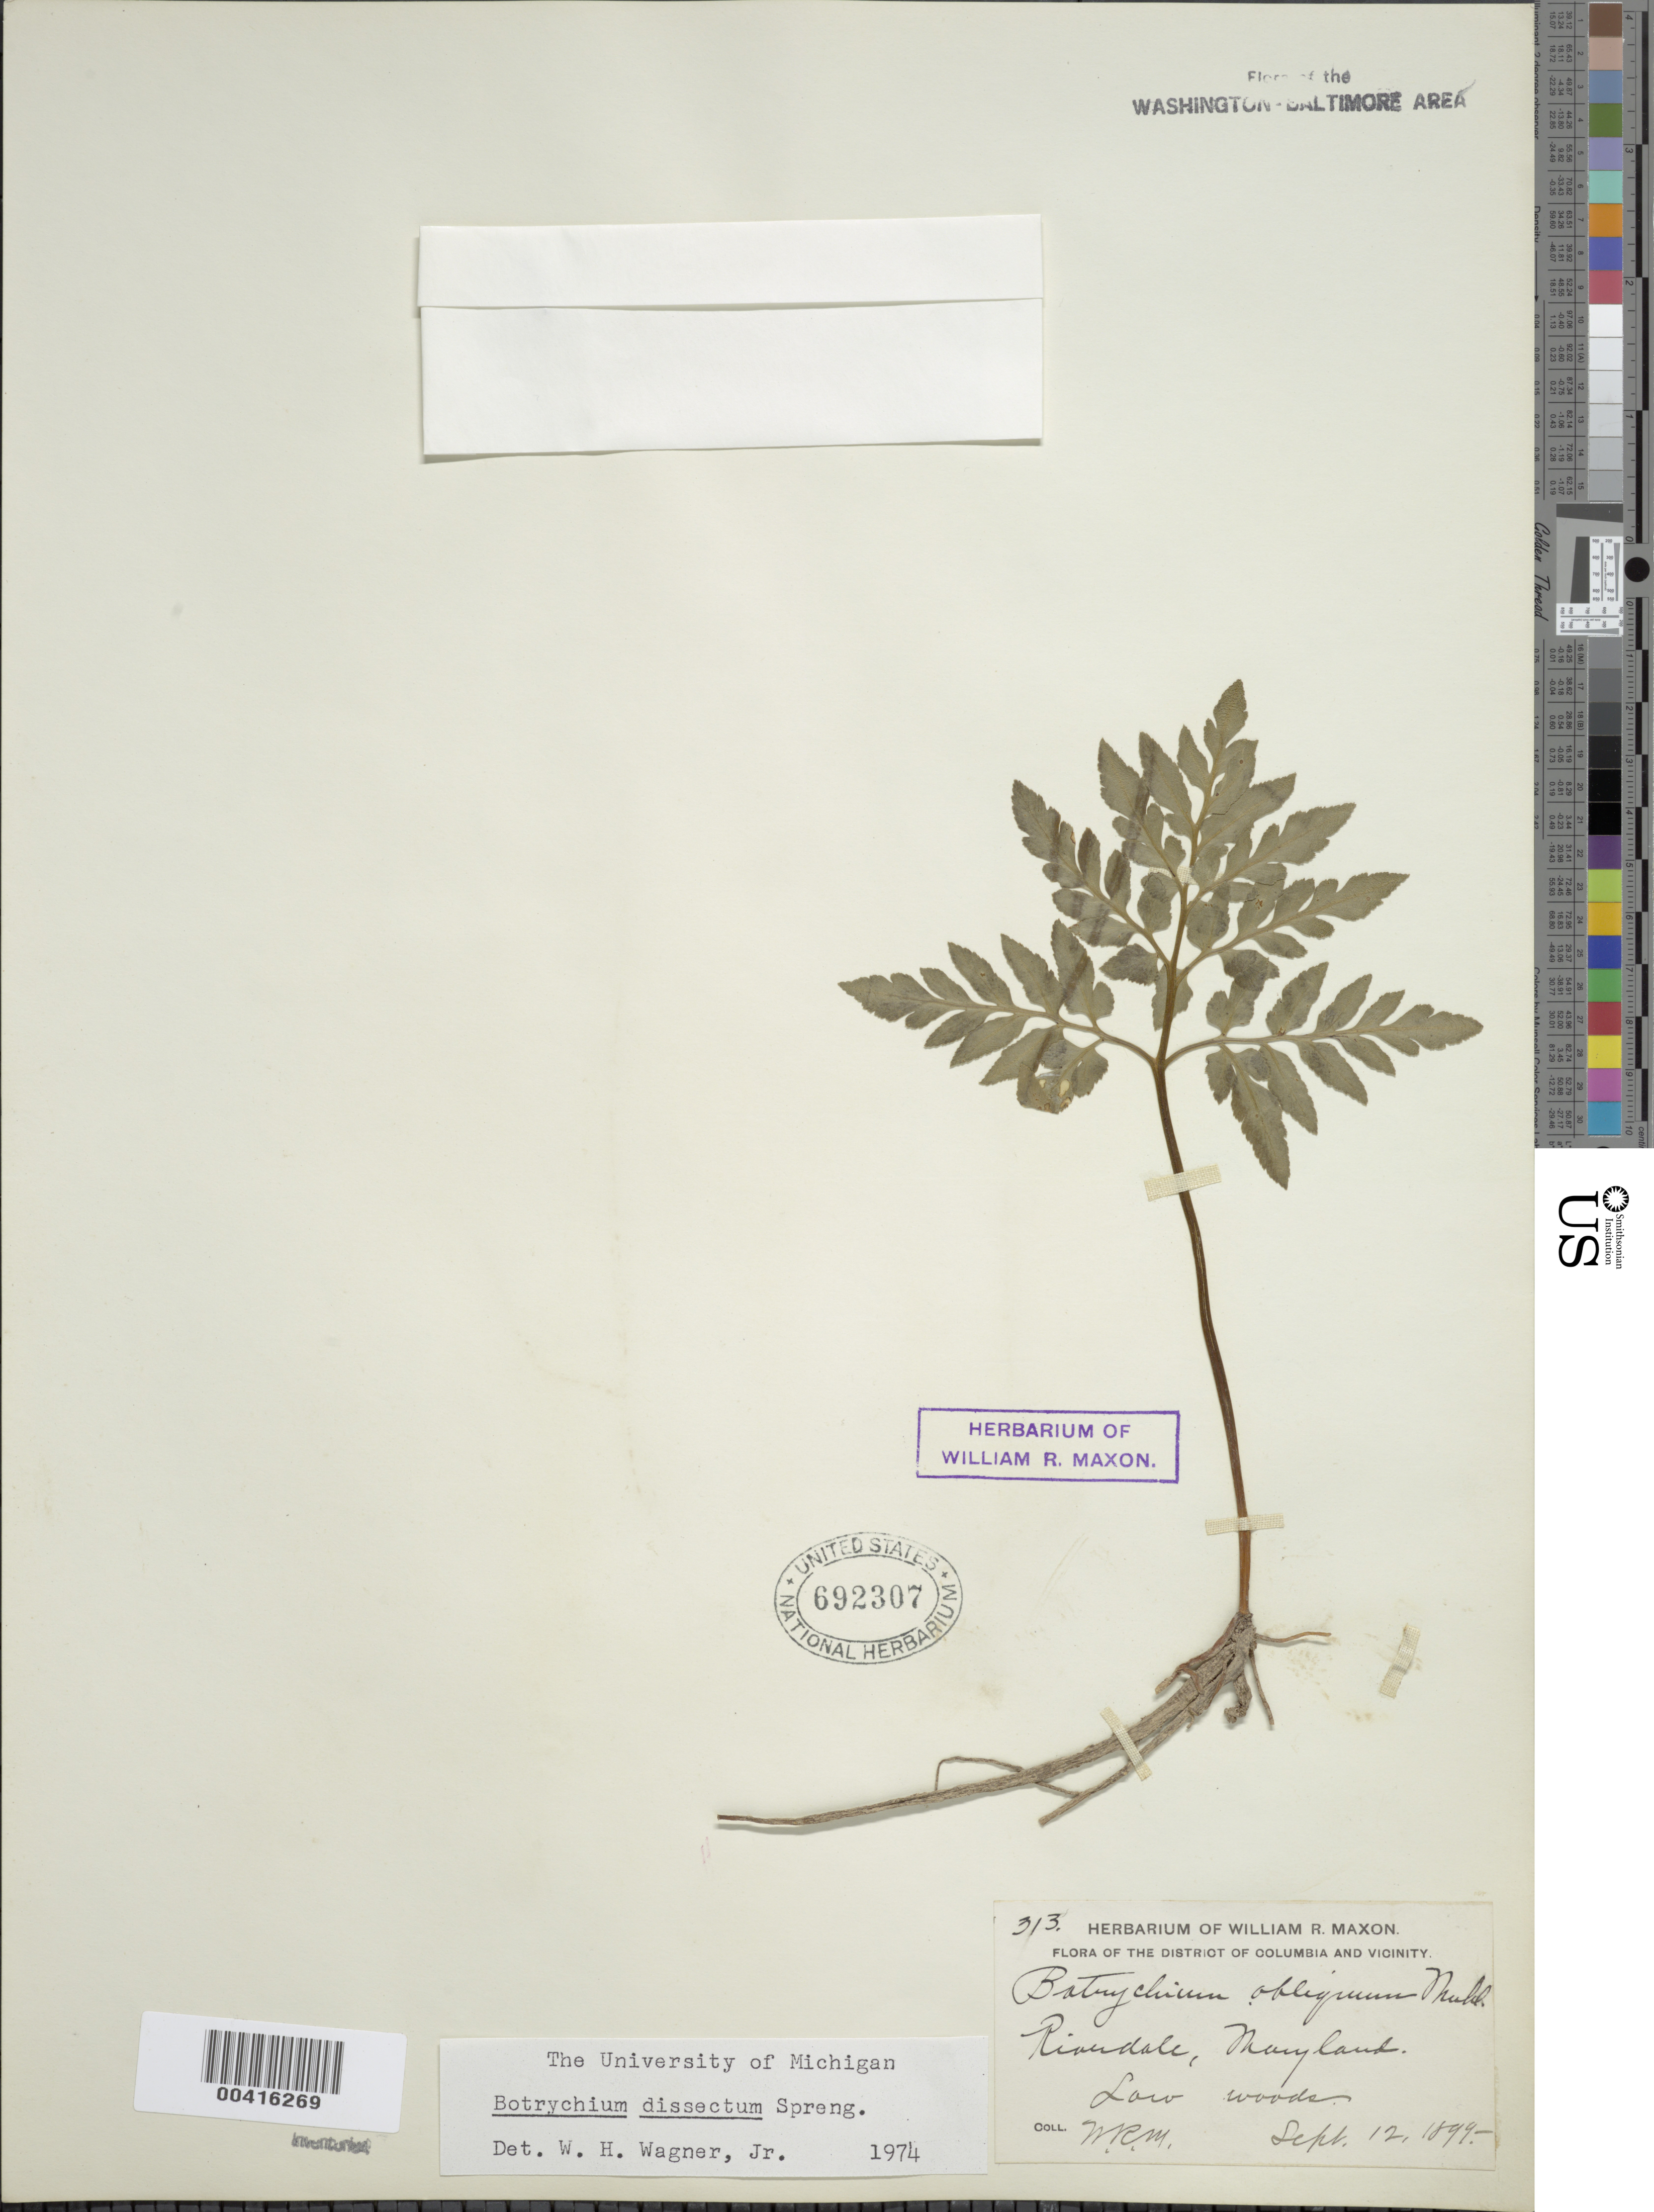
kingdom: Plantae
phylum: Tracheophyta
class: Polypodiopsida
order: Ophioglossales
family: Ophioglossaceae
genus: Botrychium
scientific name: Botrychium dissectum var. obliquum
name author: Clute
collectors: W. R. Maxon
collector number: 313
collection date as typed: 12 Sep 1899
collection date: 1899-09-12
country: United States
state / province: Maryland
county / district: Anne Arundel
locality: Riverdale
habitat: Low woods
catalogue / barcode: US 692307